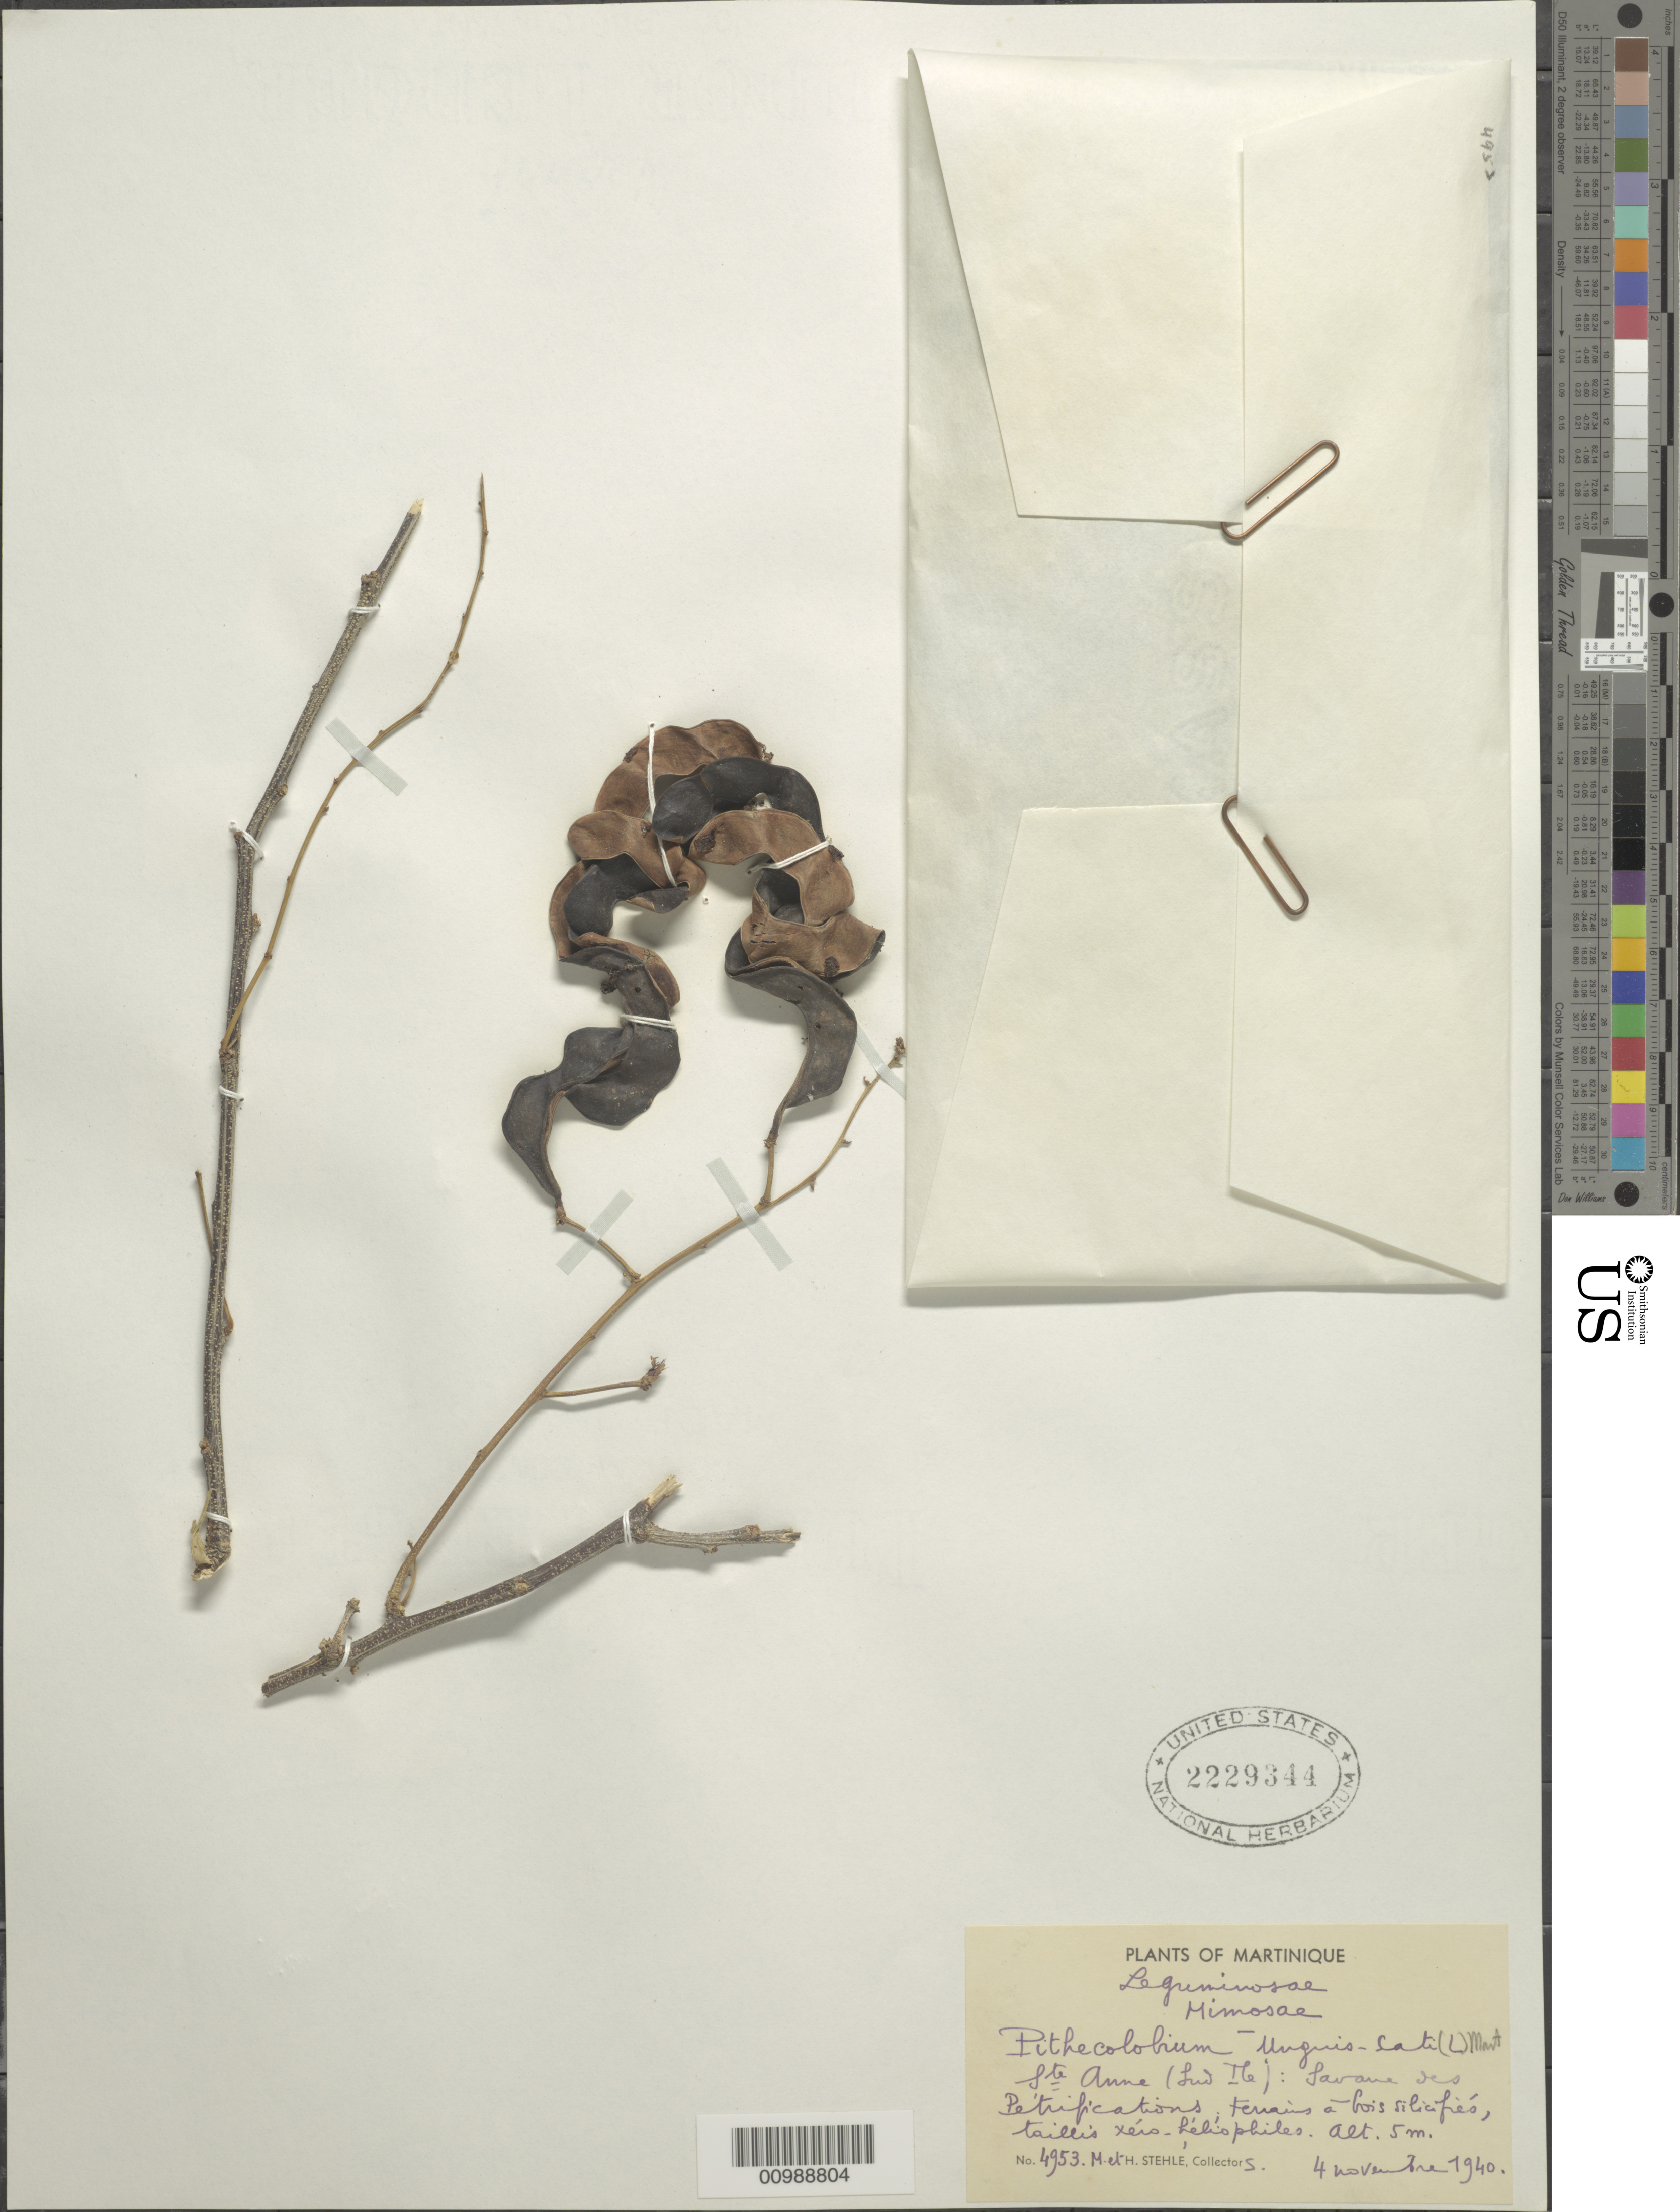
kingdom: Plantae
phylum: Tracheophyta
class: Magnoliopsida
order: Fabales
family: Fabaceae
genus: Pithecellobium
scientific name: Pithecellobium unguis-cati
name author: (L.) Benth.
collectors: H. Stehlé & M. Stehlé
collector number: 4953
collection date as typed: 04 Nov 1940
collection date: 1940-11-04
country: Martinique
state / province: Le Marin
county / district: Sainte-Anne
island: Martinique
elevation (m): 5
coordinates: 0 N, 0 E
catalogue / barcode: US 2229344